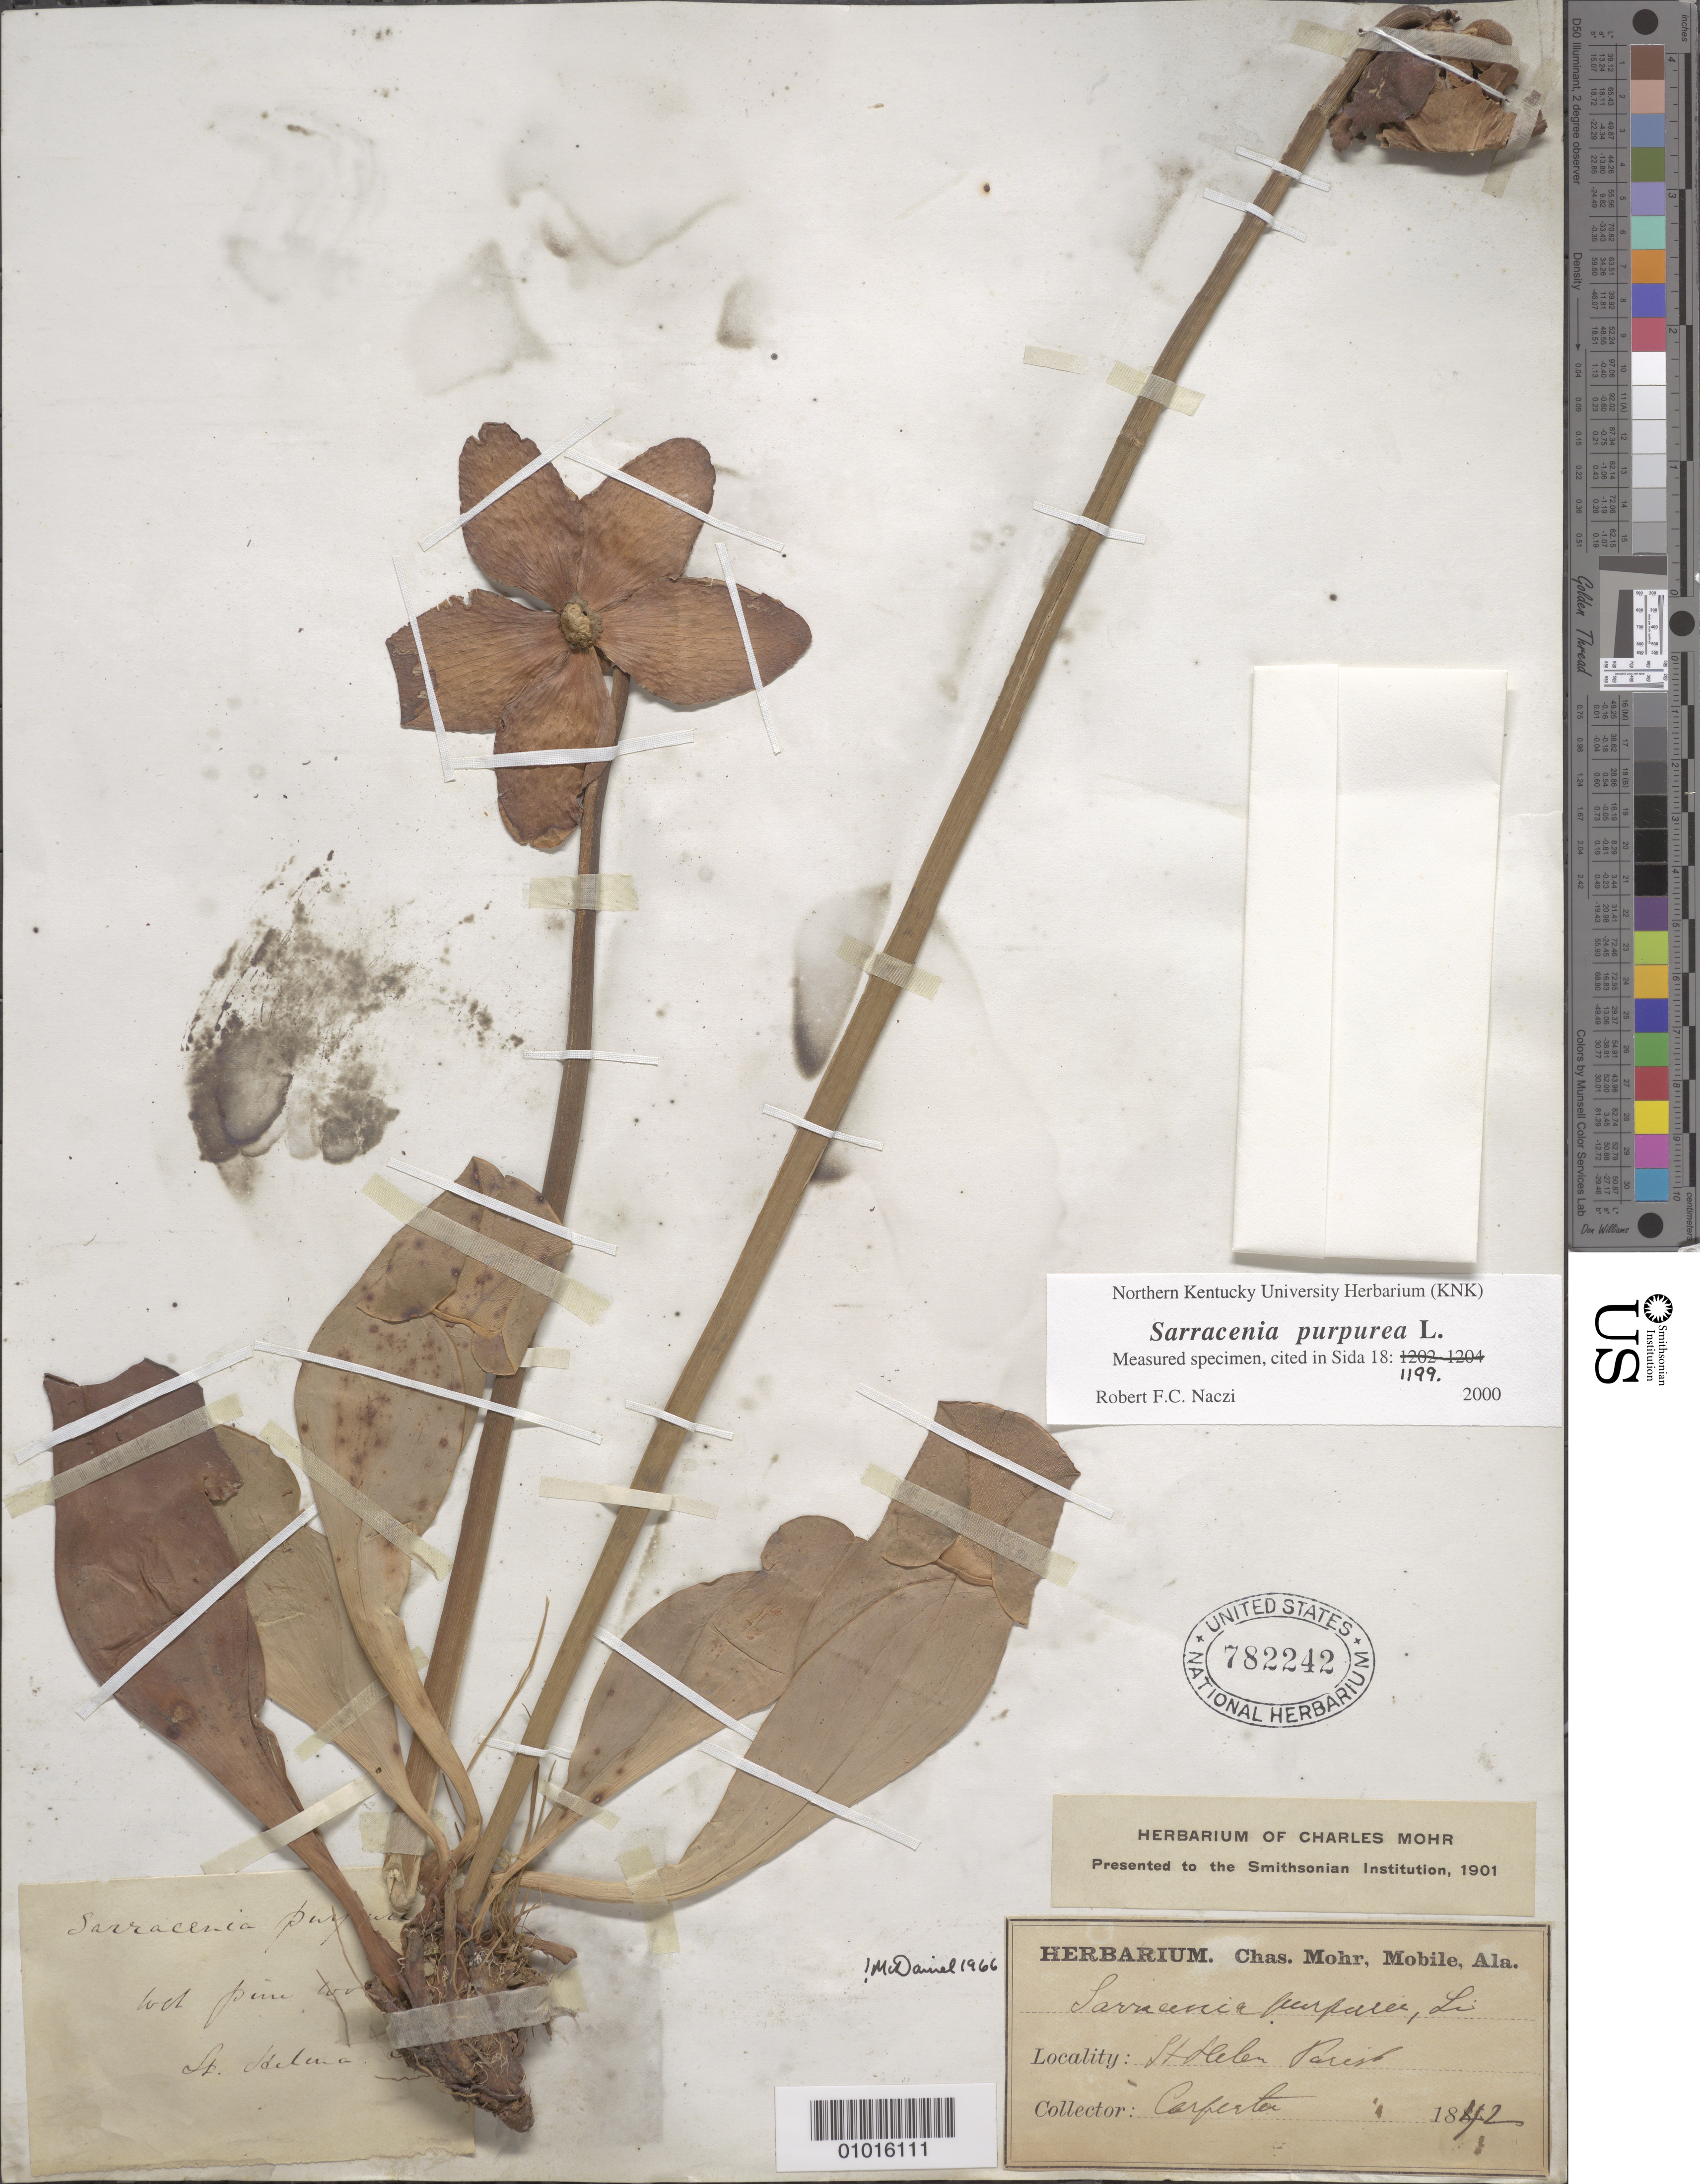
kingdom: Plantae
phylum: Tracheophyta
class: Magnoliopsida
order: Ericales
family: Sarraceniaceae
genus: Sarracenia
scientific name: Sarracenia purpurea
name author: L.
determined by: Naczi, R. F. C.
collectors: -. Carpenter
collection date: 1842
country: United States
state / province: Alabama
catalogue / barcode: US 782242